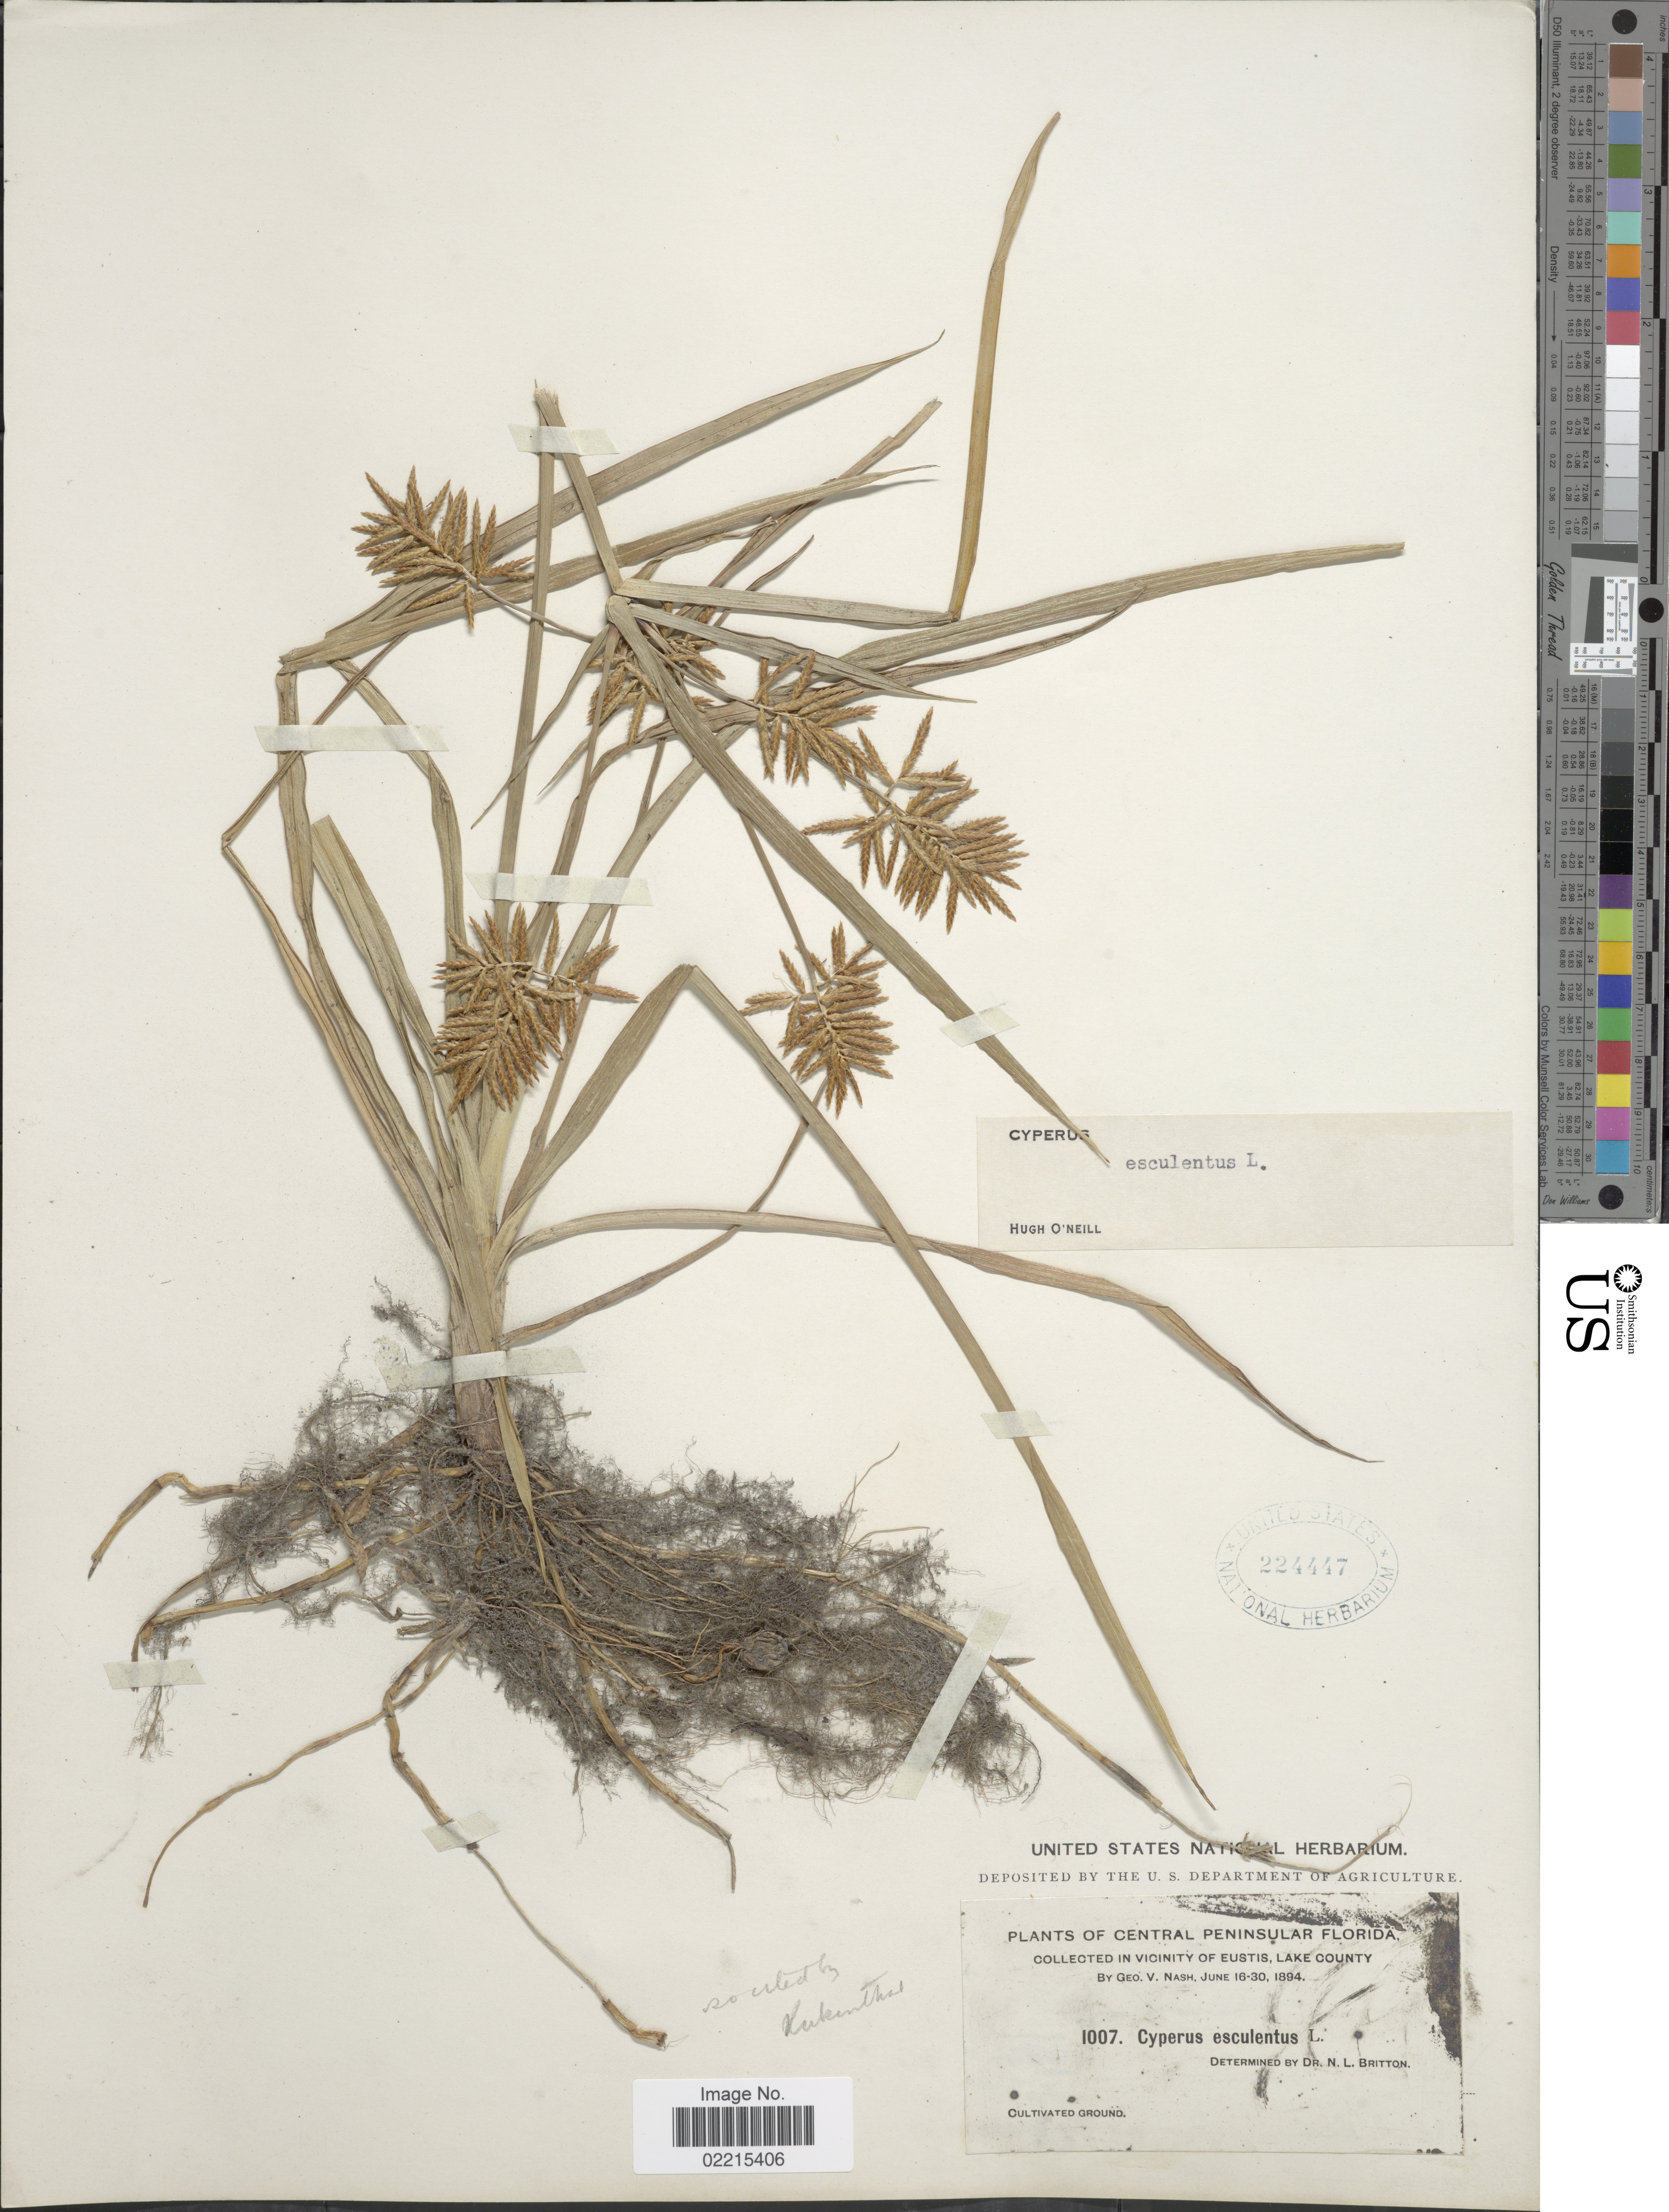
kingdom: Plantae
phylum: Tracheophyta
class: Liliopsida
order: Poales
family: Cyperaceae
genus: Cyperus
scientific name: Cyperus esculentus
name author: L.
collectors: G. V. Nash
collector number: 1007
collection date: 1894-06-16/1894-06-30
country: United States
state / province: Florida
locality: Central Peninsular Florida, In Vicinity of Eustis, Lake County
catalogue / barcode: US 224447